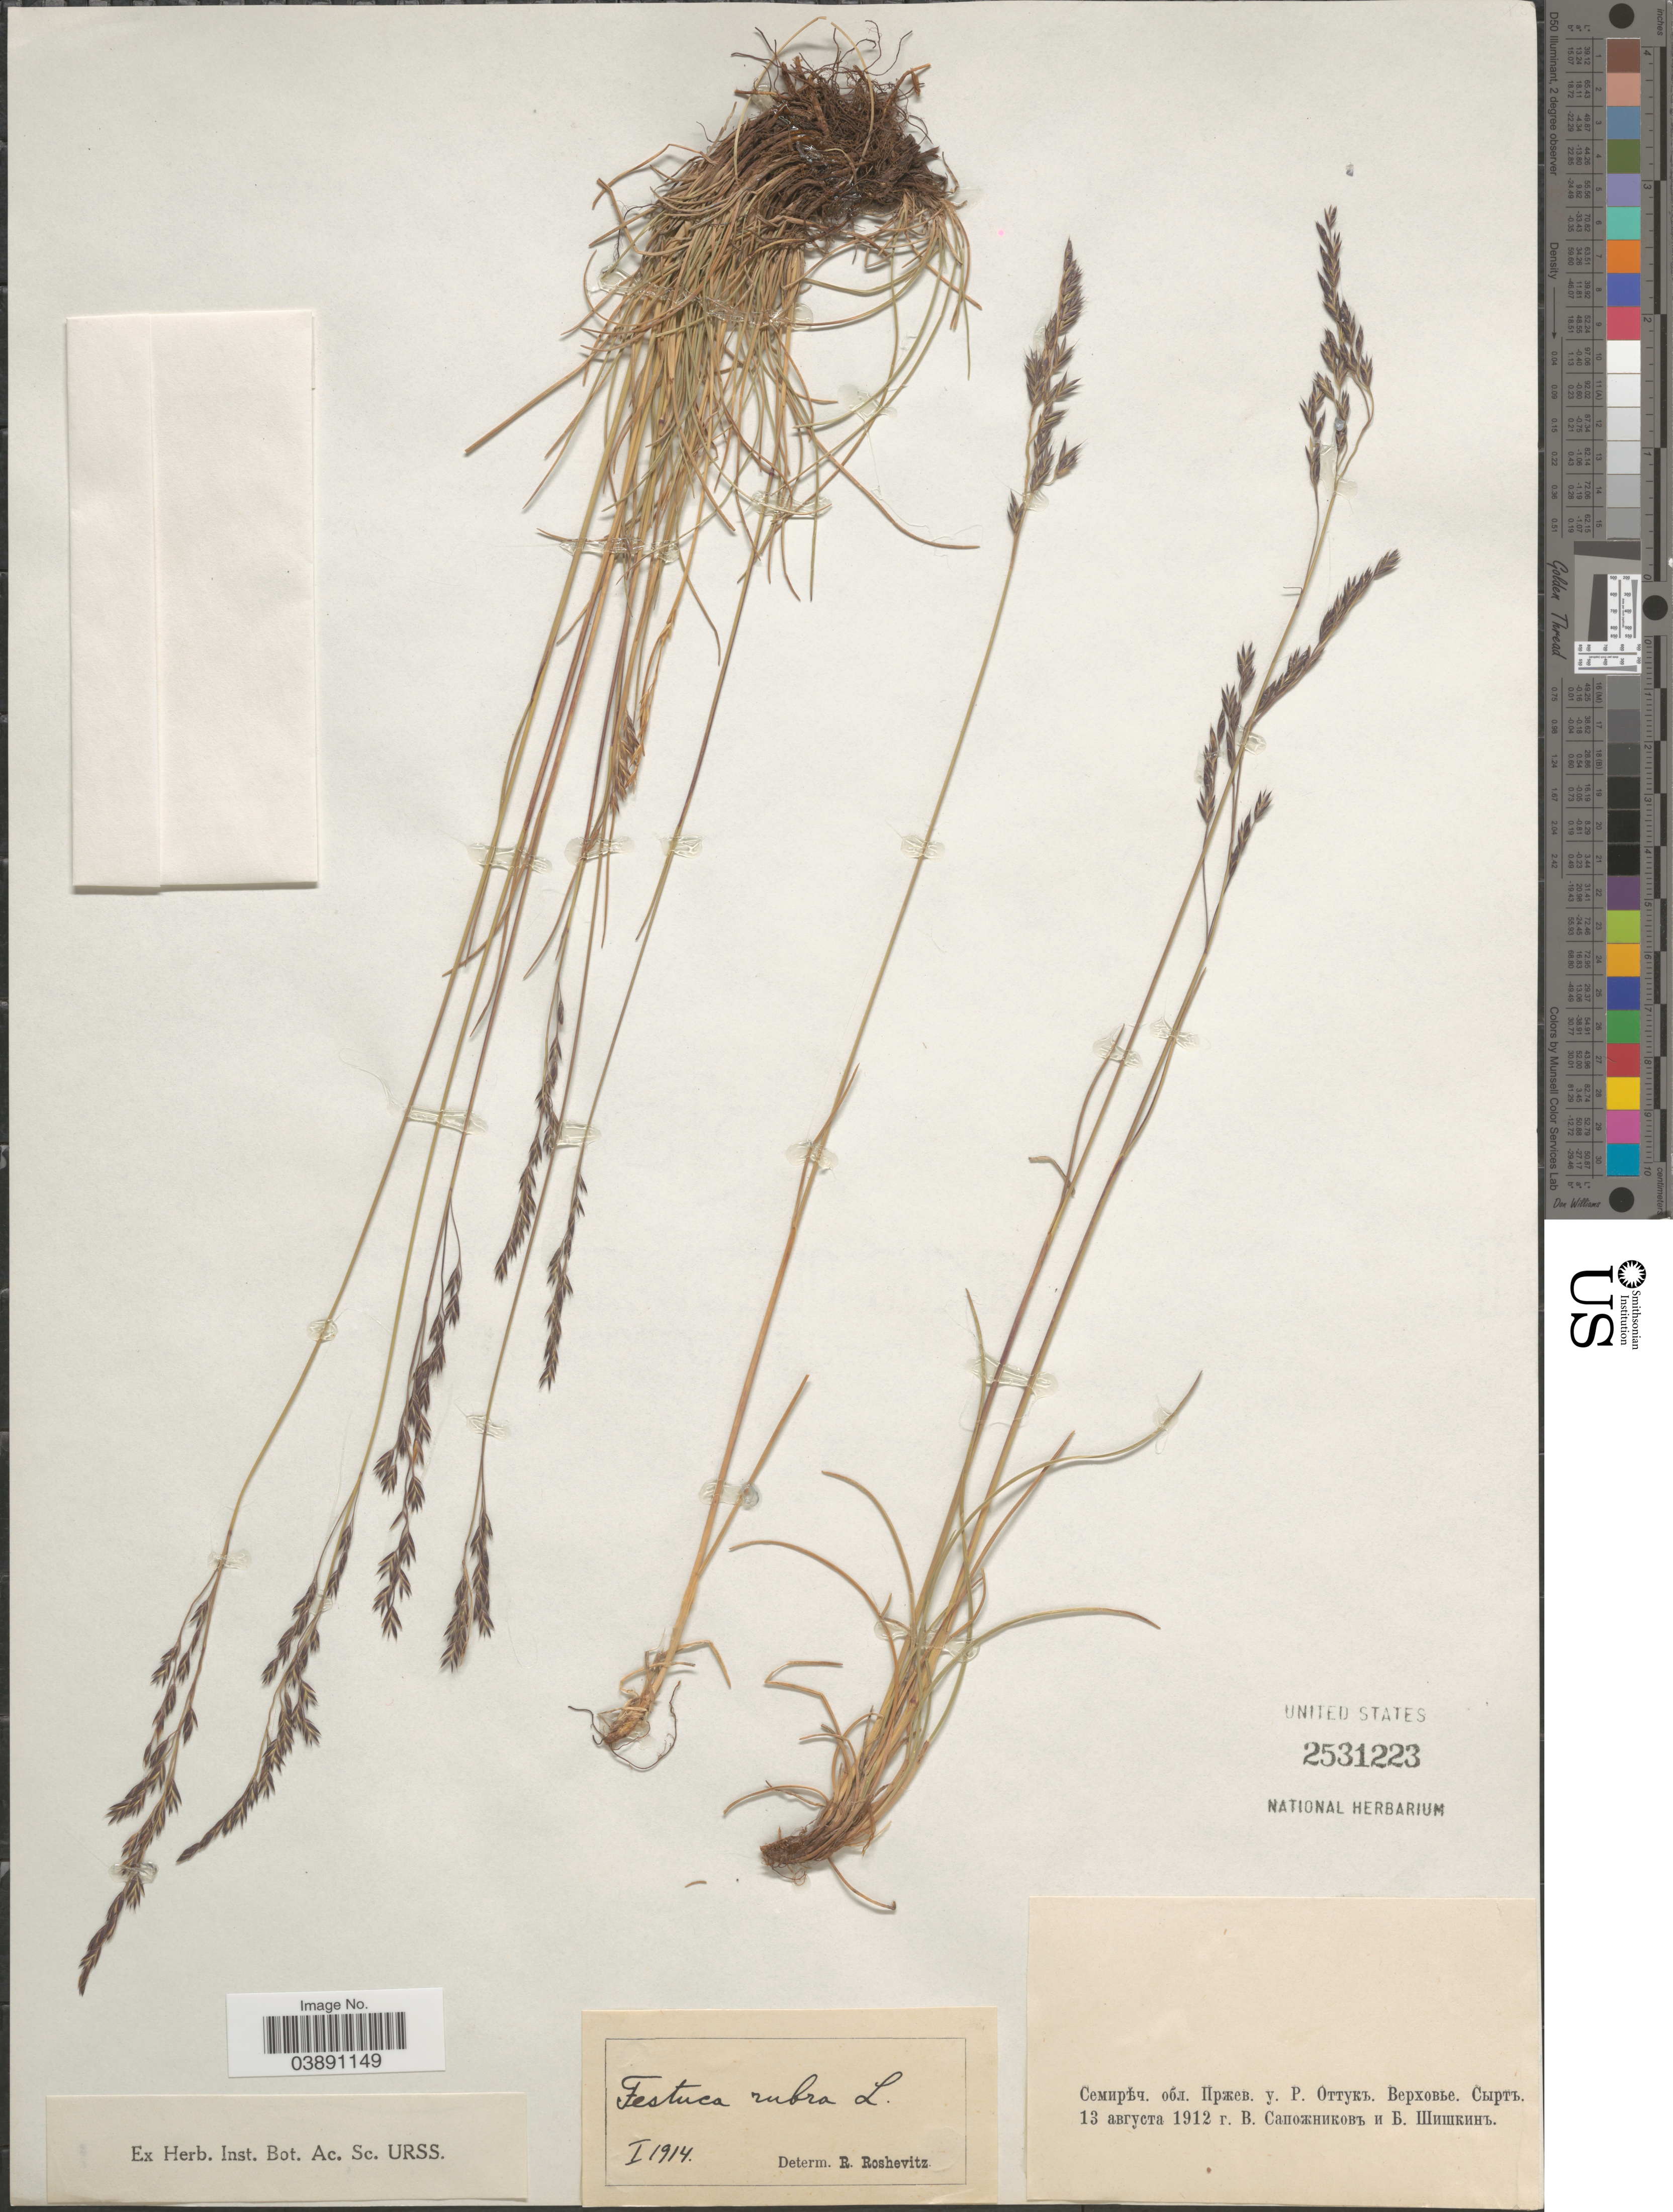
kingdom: Plantae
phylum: Tracheophyta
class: Liliopsida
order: Poales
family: Poaceae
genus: Festuca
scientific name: Festuca rubra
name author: L.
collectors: V. Sapozhnikov & B. Shishkin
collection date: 1912-08-13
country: Kyrgyzstan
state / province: Naryn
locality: River Ottuk, Syrt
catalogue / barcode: US 2531223